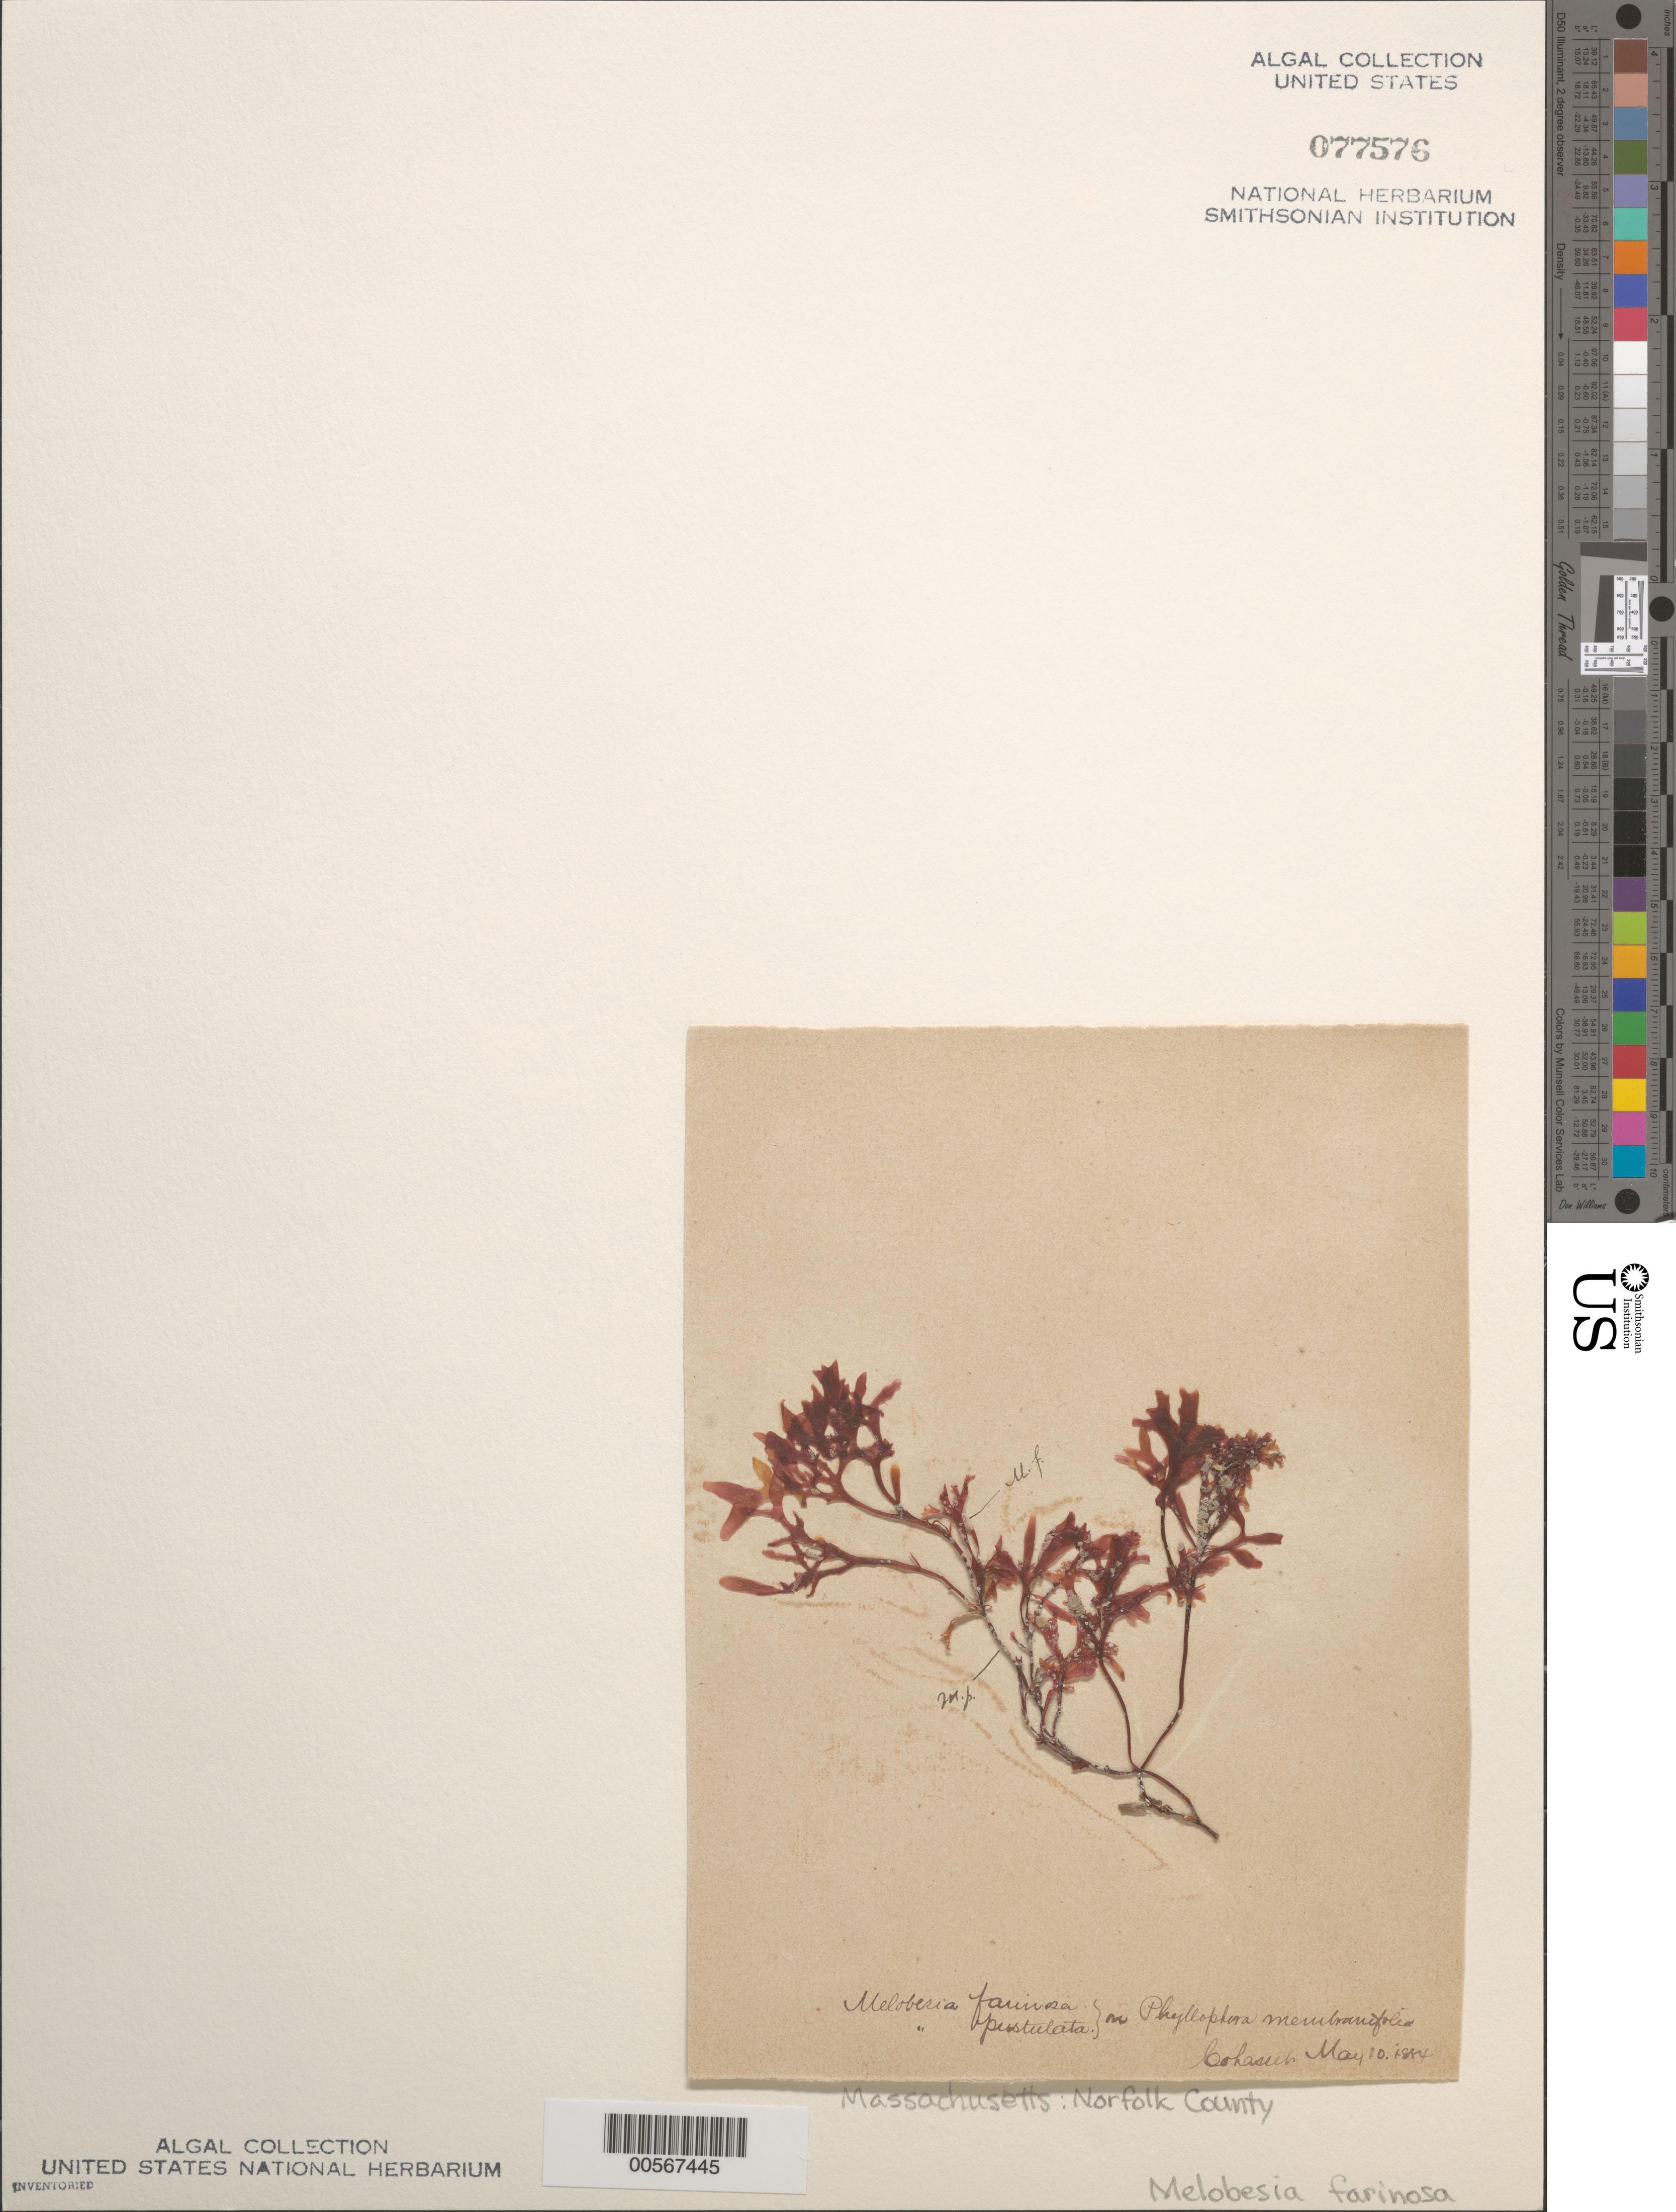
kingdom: Plantae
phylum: Rhodophyta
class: Florideophyceae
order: Corallinales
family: Hydrolithaceae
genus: Hydrolithon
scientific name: Hydrolithon farinosum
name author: (J.V.Lamouroux) Penrose & Y.M. Chamb.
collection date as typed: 10 May 1884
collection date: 1884-05-10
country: United States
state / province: Massachusetts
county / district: Norfolk County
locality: Cohasset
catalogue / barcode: US 77576